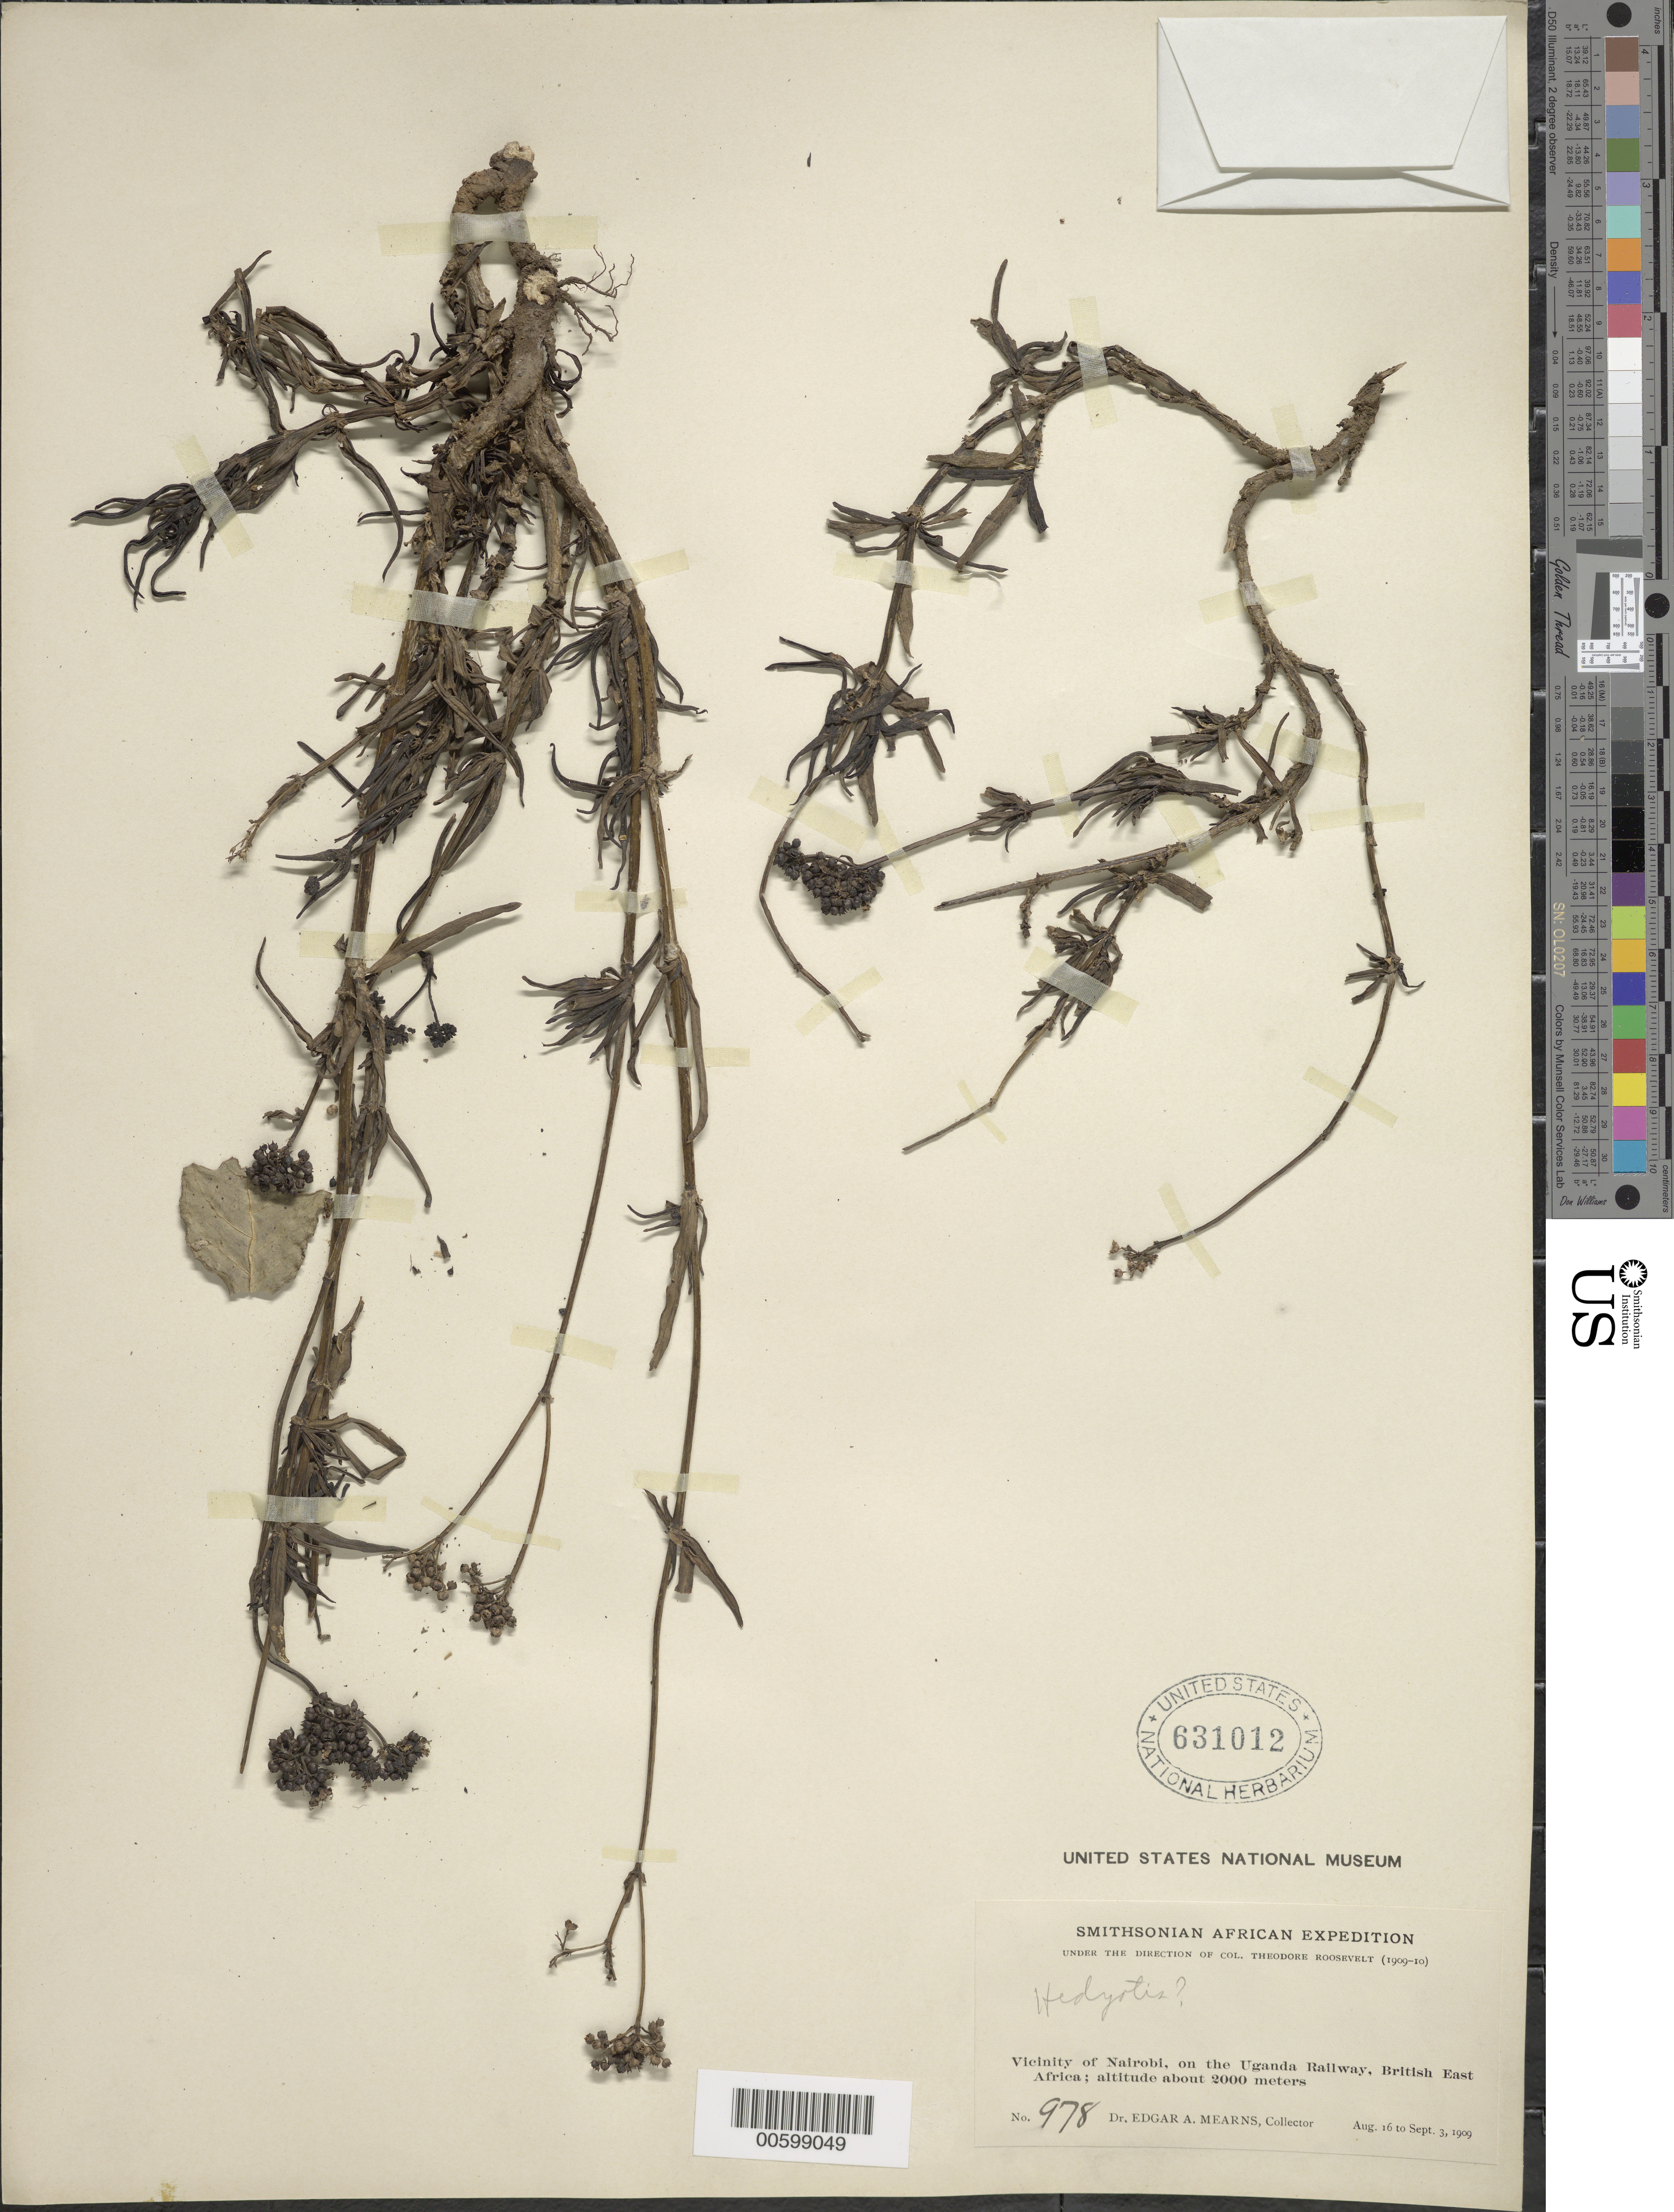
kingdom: Plantae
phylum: Tracheophyta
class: Magnoliopsida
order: Gentianales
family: Rubiaceae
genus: Hedyotis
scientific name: Hedyotis sp.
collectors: E. A. Mearns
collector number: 978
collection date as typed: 16 Aug 1909 to 03 Sep 1909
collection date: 1909-08-16/1909-09-03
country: Kenya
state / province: Nairobi Area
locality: Vicinity of Nairobi, on the Uganda railway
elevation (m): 2000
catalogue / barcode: US 631012